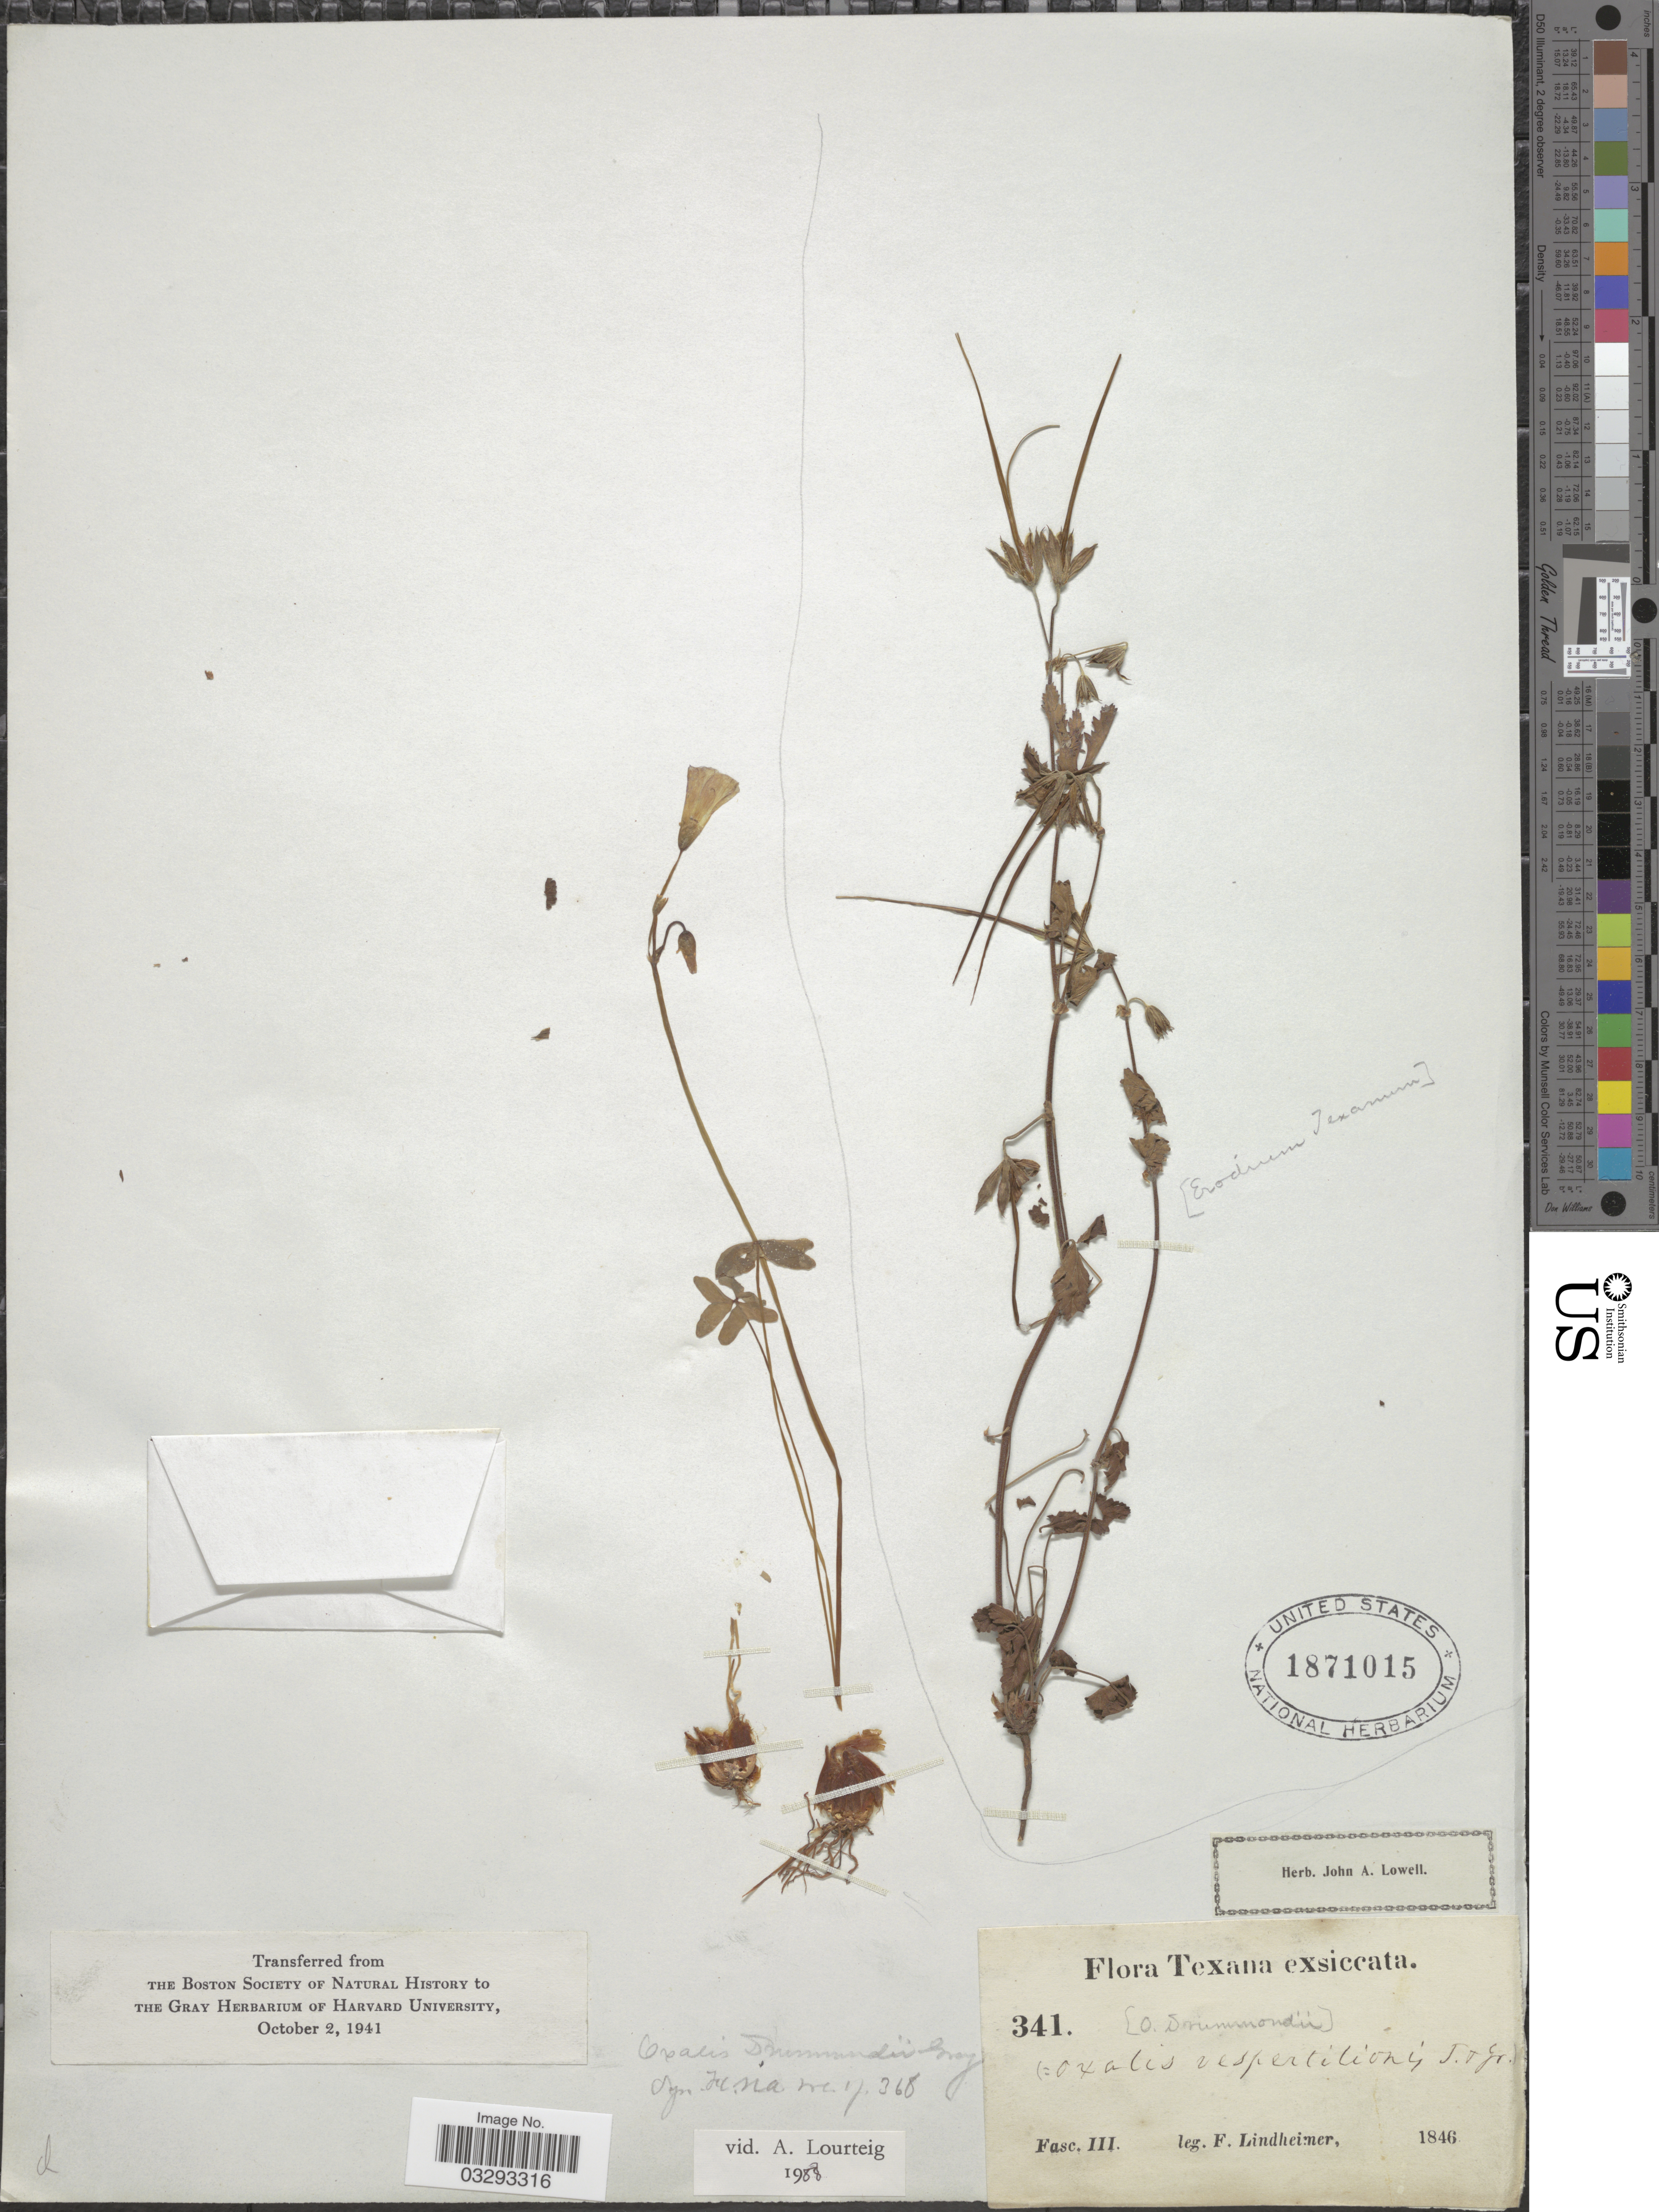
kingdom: Plantae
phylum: Tracheophyta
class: Magnoliopsida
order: Oxalidales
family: Oxalidaceae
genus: Oxalis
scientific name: Oxalis drummondii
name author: A. Gray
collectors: F. Lindheimer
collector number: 341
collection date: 1846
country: United States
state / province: Texas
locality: Fasc. III.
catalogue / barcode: US 1871015